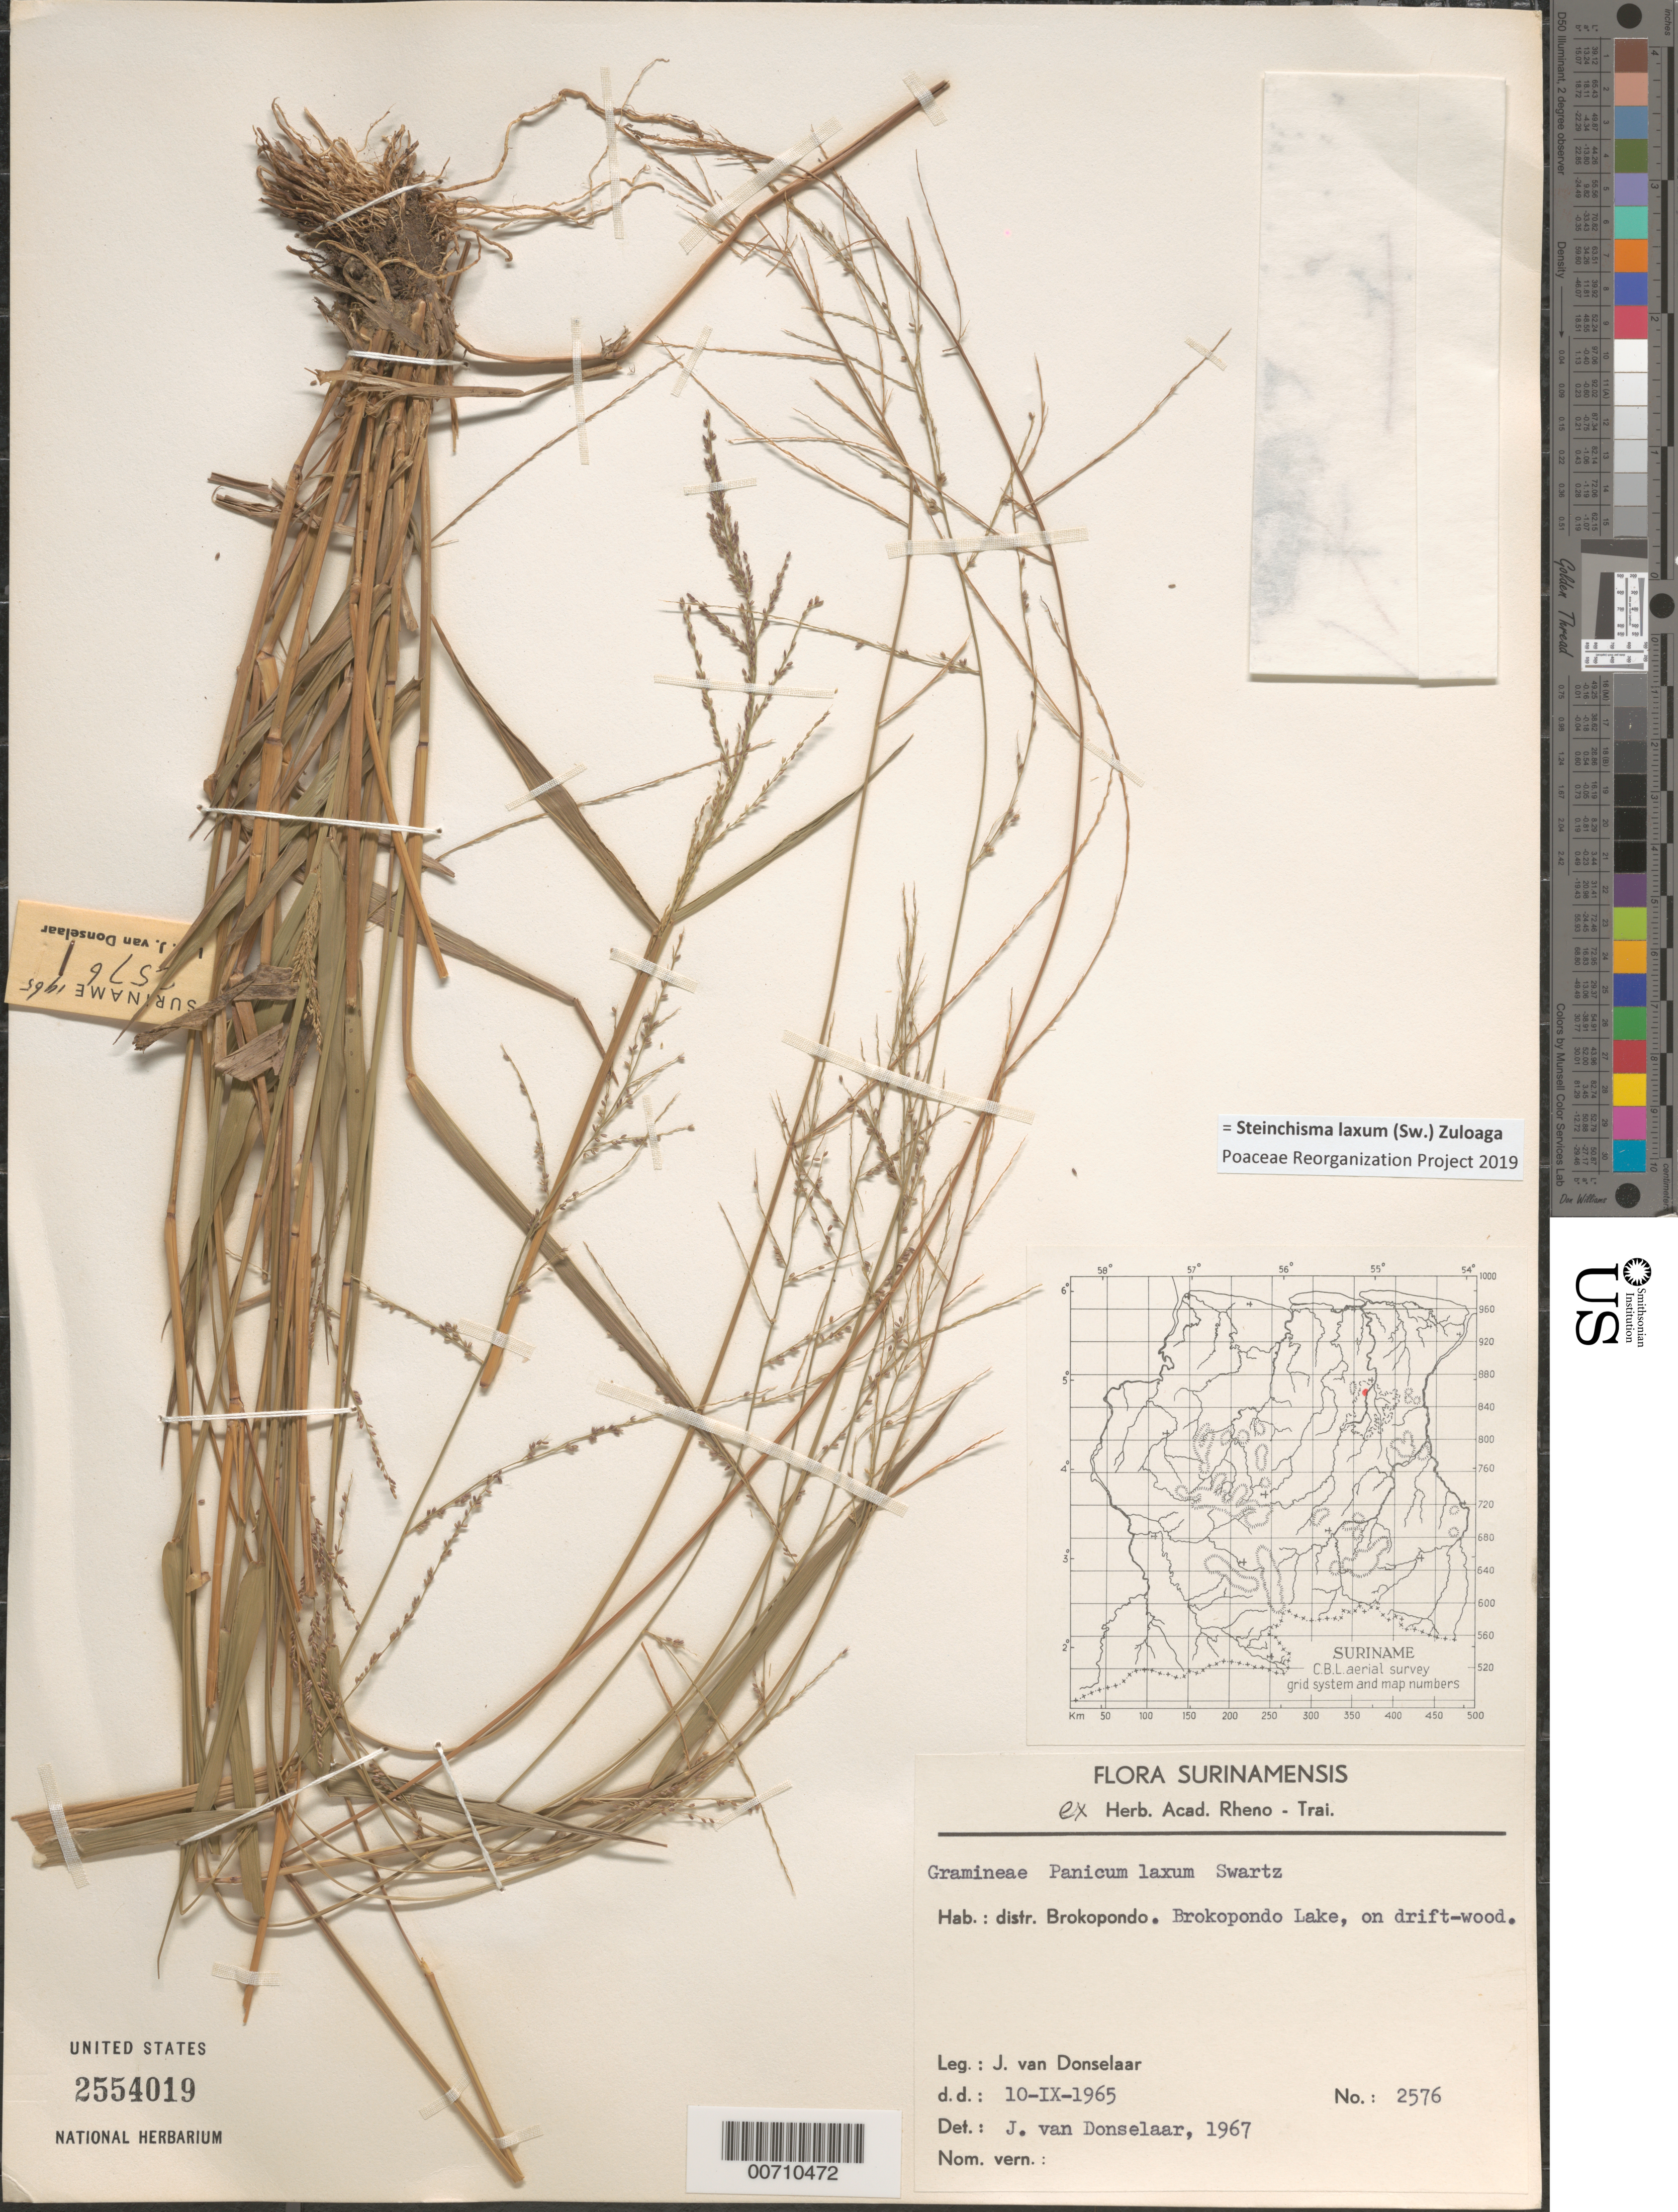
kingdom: Plantae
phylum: Tracheophyta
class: Liliopsida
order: Poales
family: Poaceae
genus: Panicum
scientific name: Panicum laxum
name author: Sw.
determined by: Donselaar, J. van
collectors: J. Donselaar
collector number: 2576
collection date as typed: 10-Sep-65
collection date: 1965-09-10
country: Suriname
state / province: Brokopondo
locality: Brokopondo, artificial lake area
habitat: On drift-wood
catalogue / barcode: US 2554019